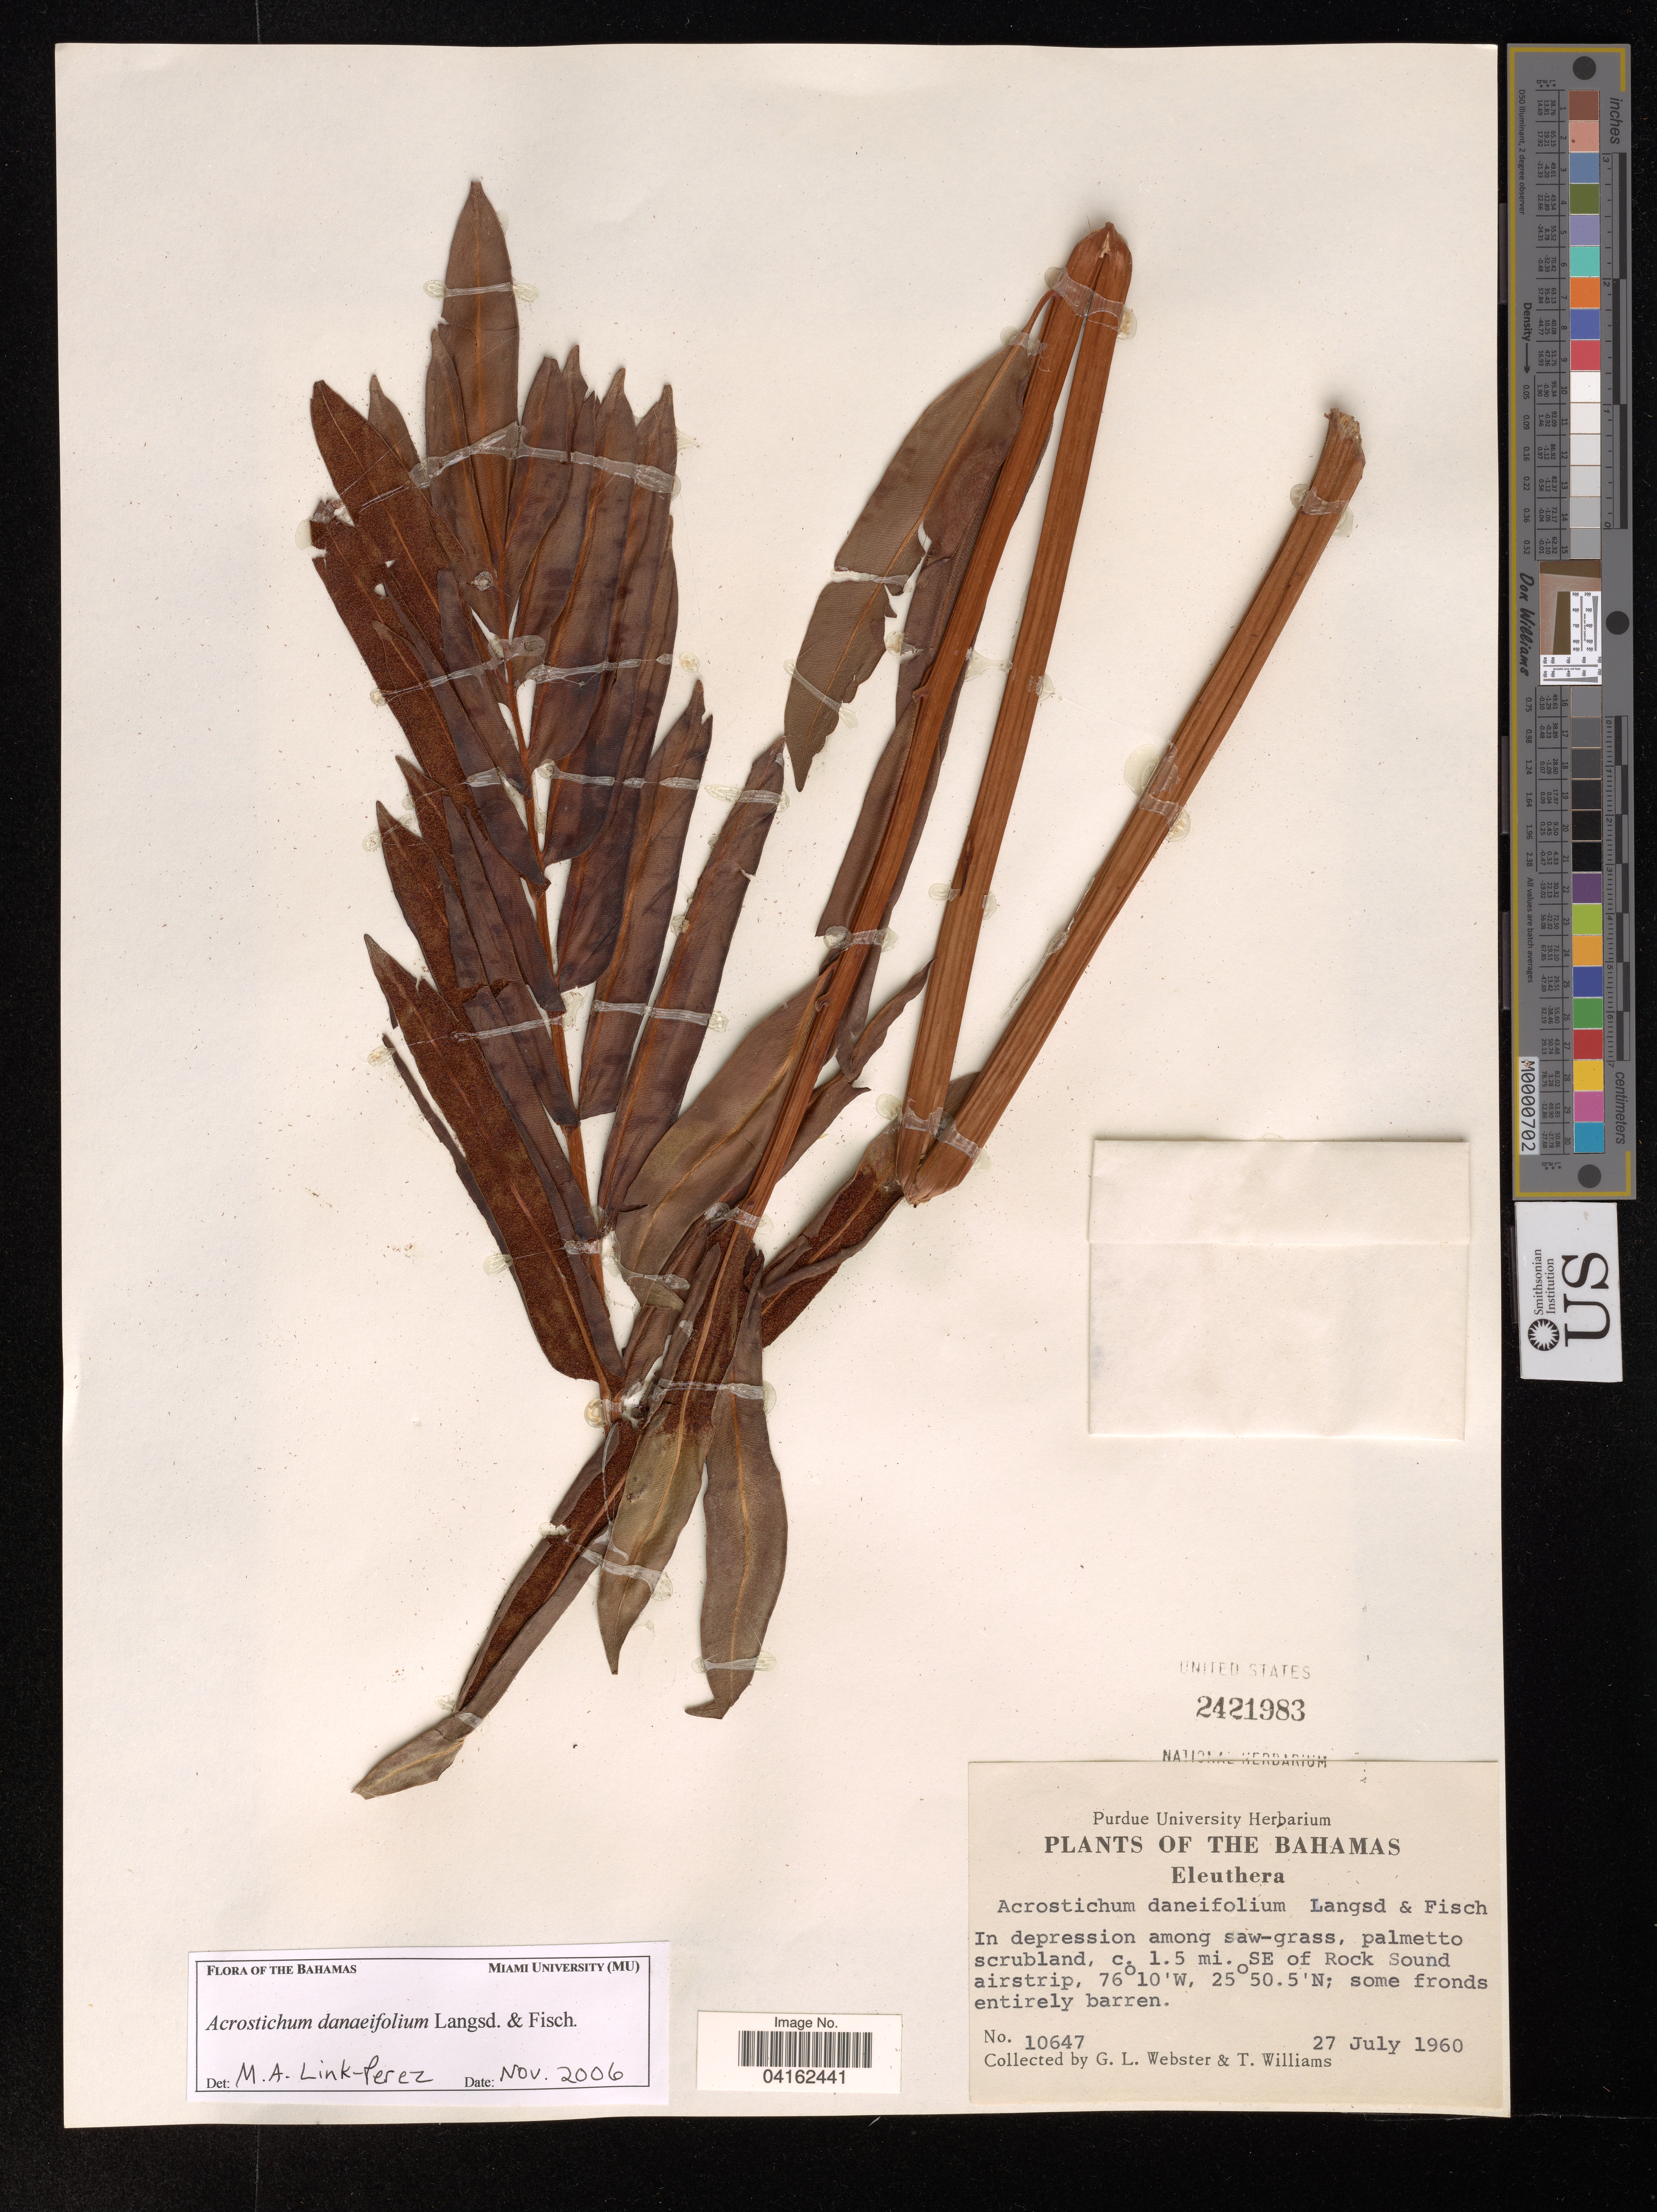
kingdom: Plantae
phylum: Tracheophyta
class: Polypodiopsida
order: Polypodiales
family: Pteridaceae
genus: Acrostichum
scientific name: Acrostichum danaeifolium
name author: Langsd. & Fisch.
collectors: G. L. Webster & T. Williams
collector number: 10647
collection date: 1960-07-27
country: Bahamas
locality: The Bahamas. C. 1.5 mi. SE of Rock Sound airstrip.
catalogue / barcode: US 2421983